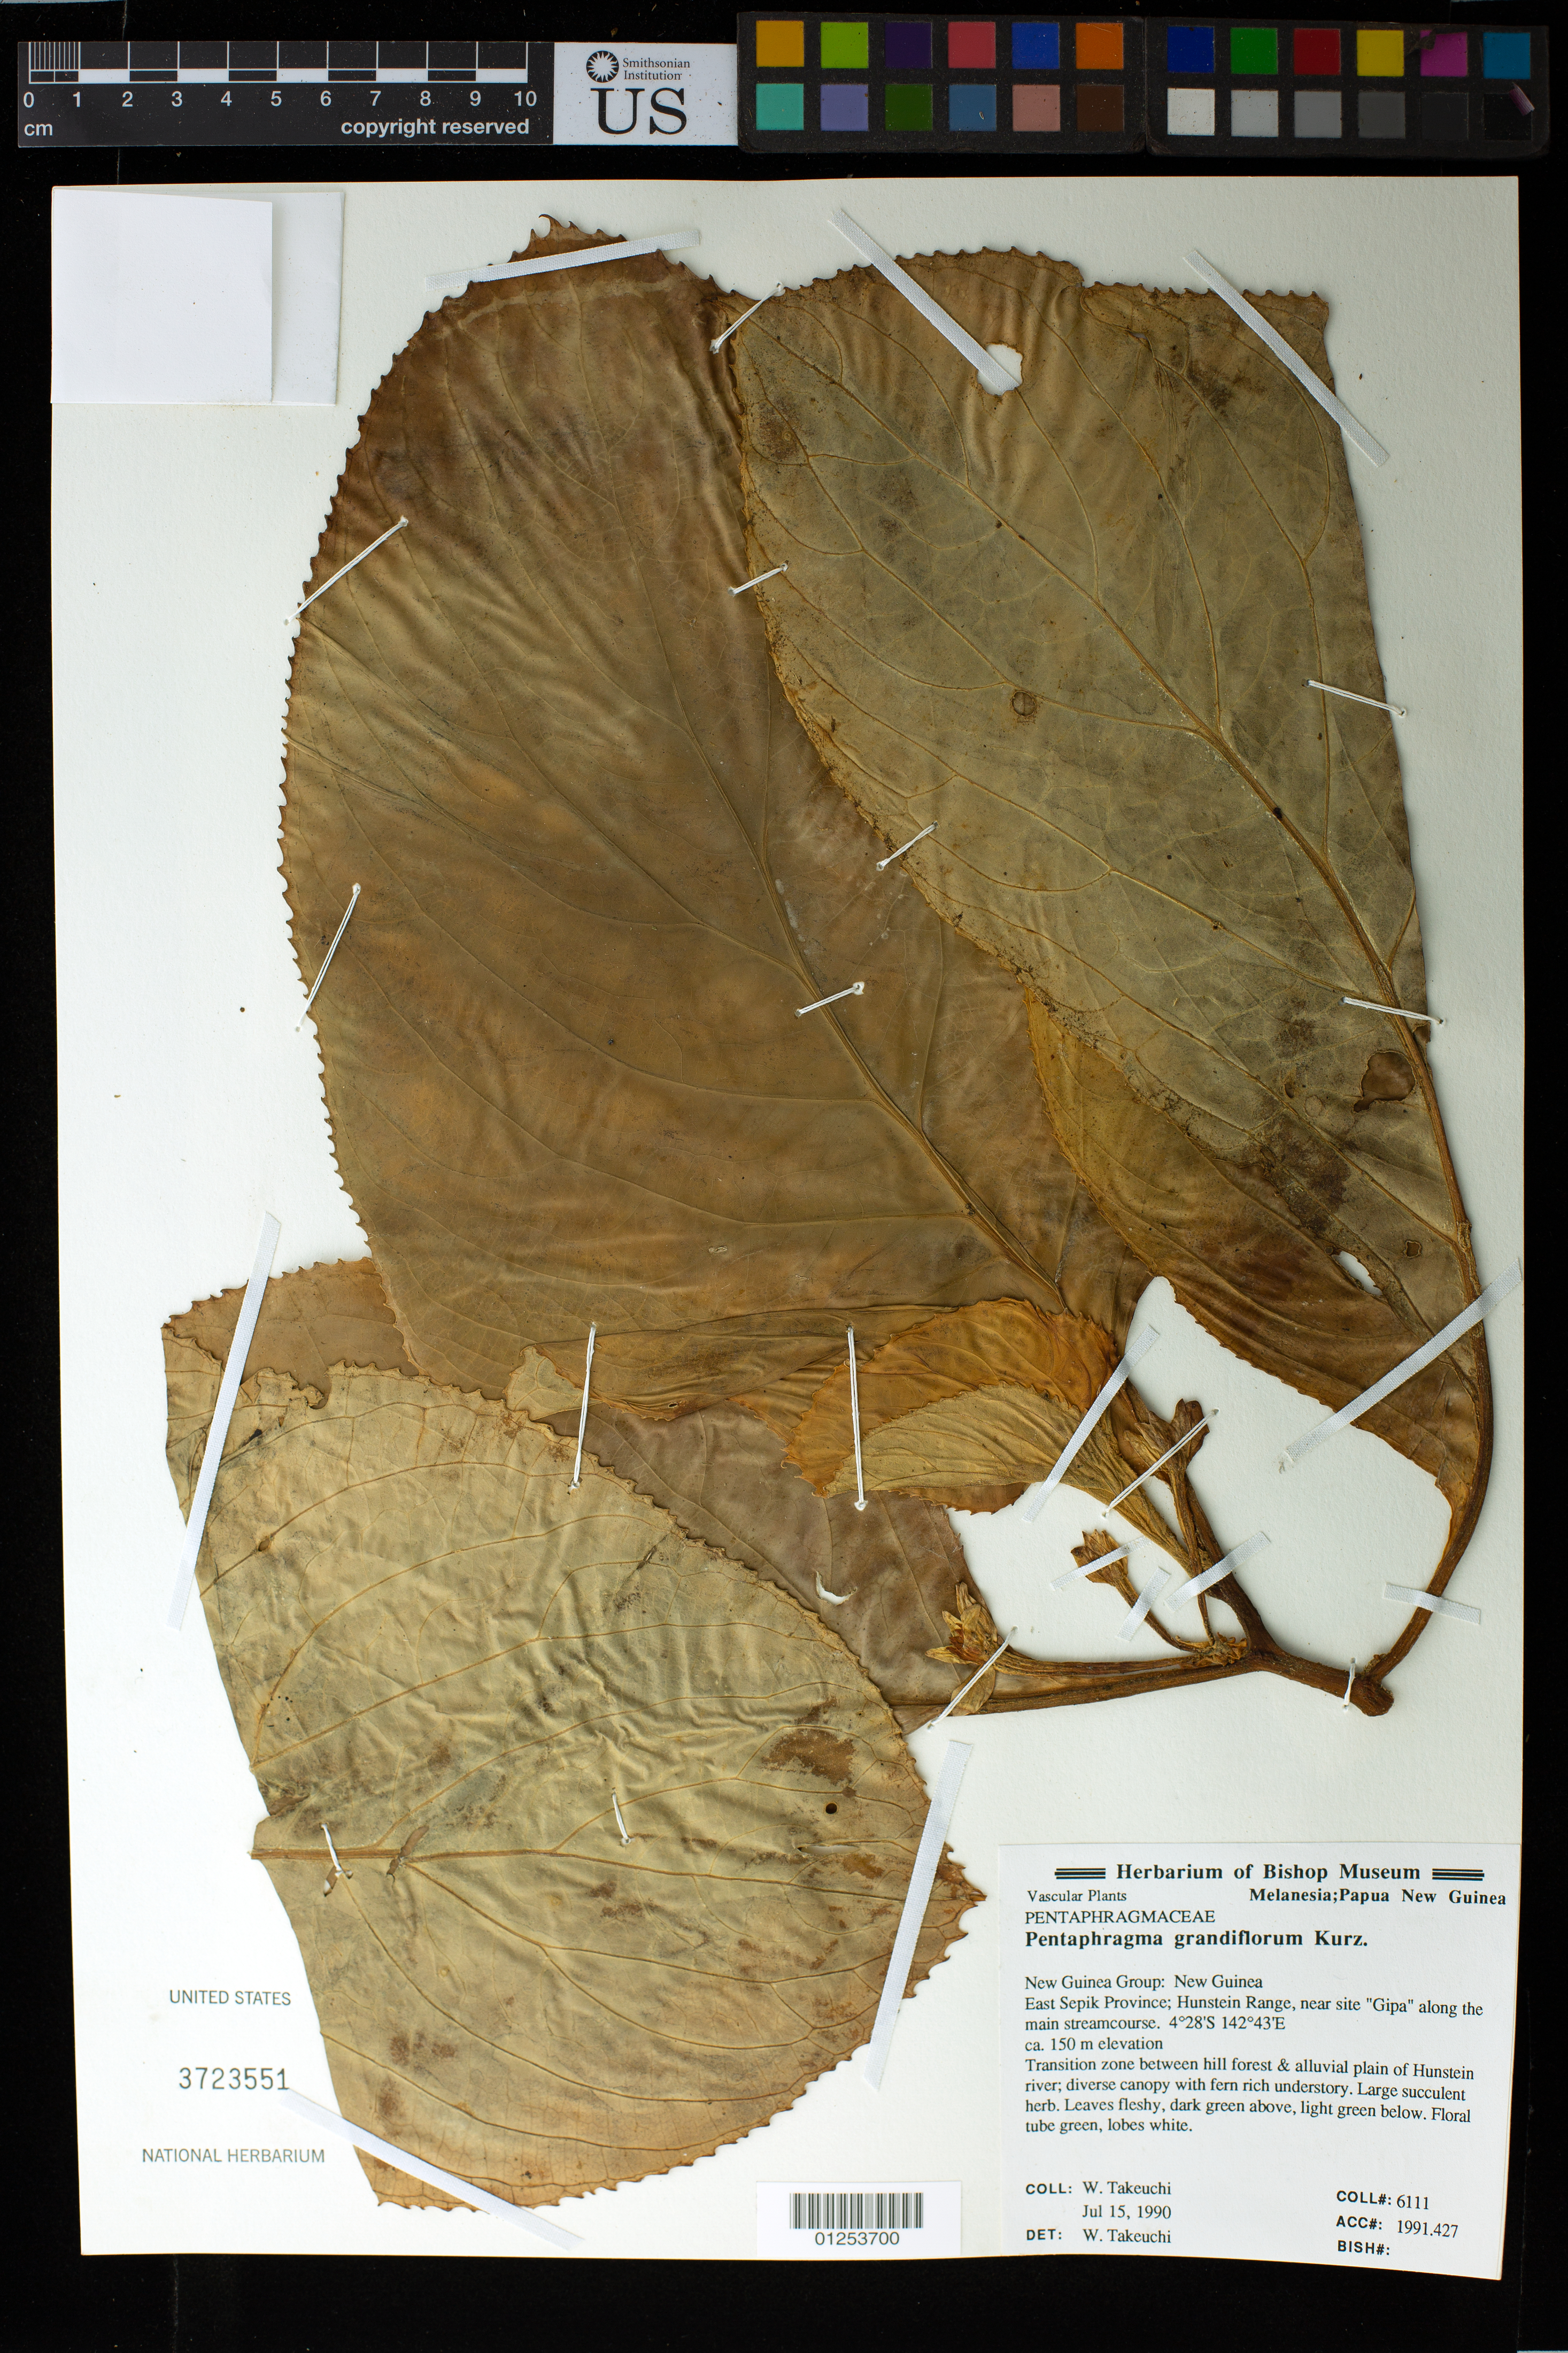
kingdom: Plantae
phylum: Tracheophyta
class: Magnoliopsida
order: Asterales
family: Pentaphragmataceae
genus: Pentaphragma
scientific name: Pentaphragma grandiflorum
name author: Kurz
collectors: W. N. Takeuchi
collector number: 6111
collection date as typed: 15 Jul 1990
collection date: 1990-07-15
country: Papua New Guinea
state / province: East Sepik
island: New Guinea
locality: Hunstein range, at site 'Gipa' along the main streamcourse.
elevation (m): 150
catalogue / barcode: US 3723551